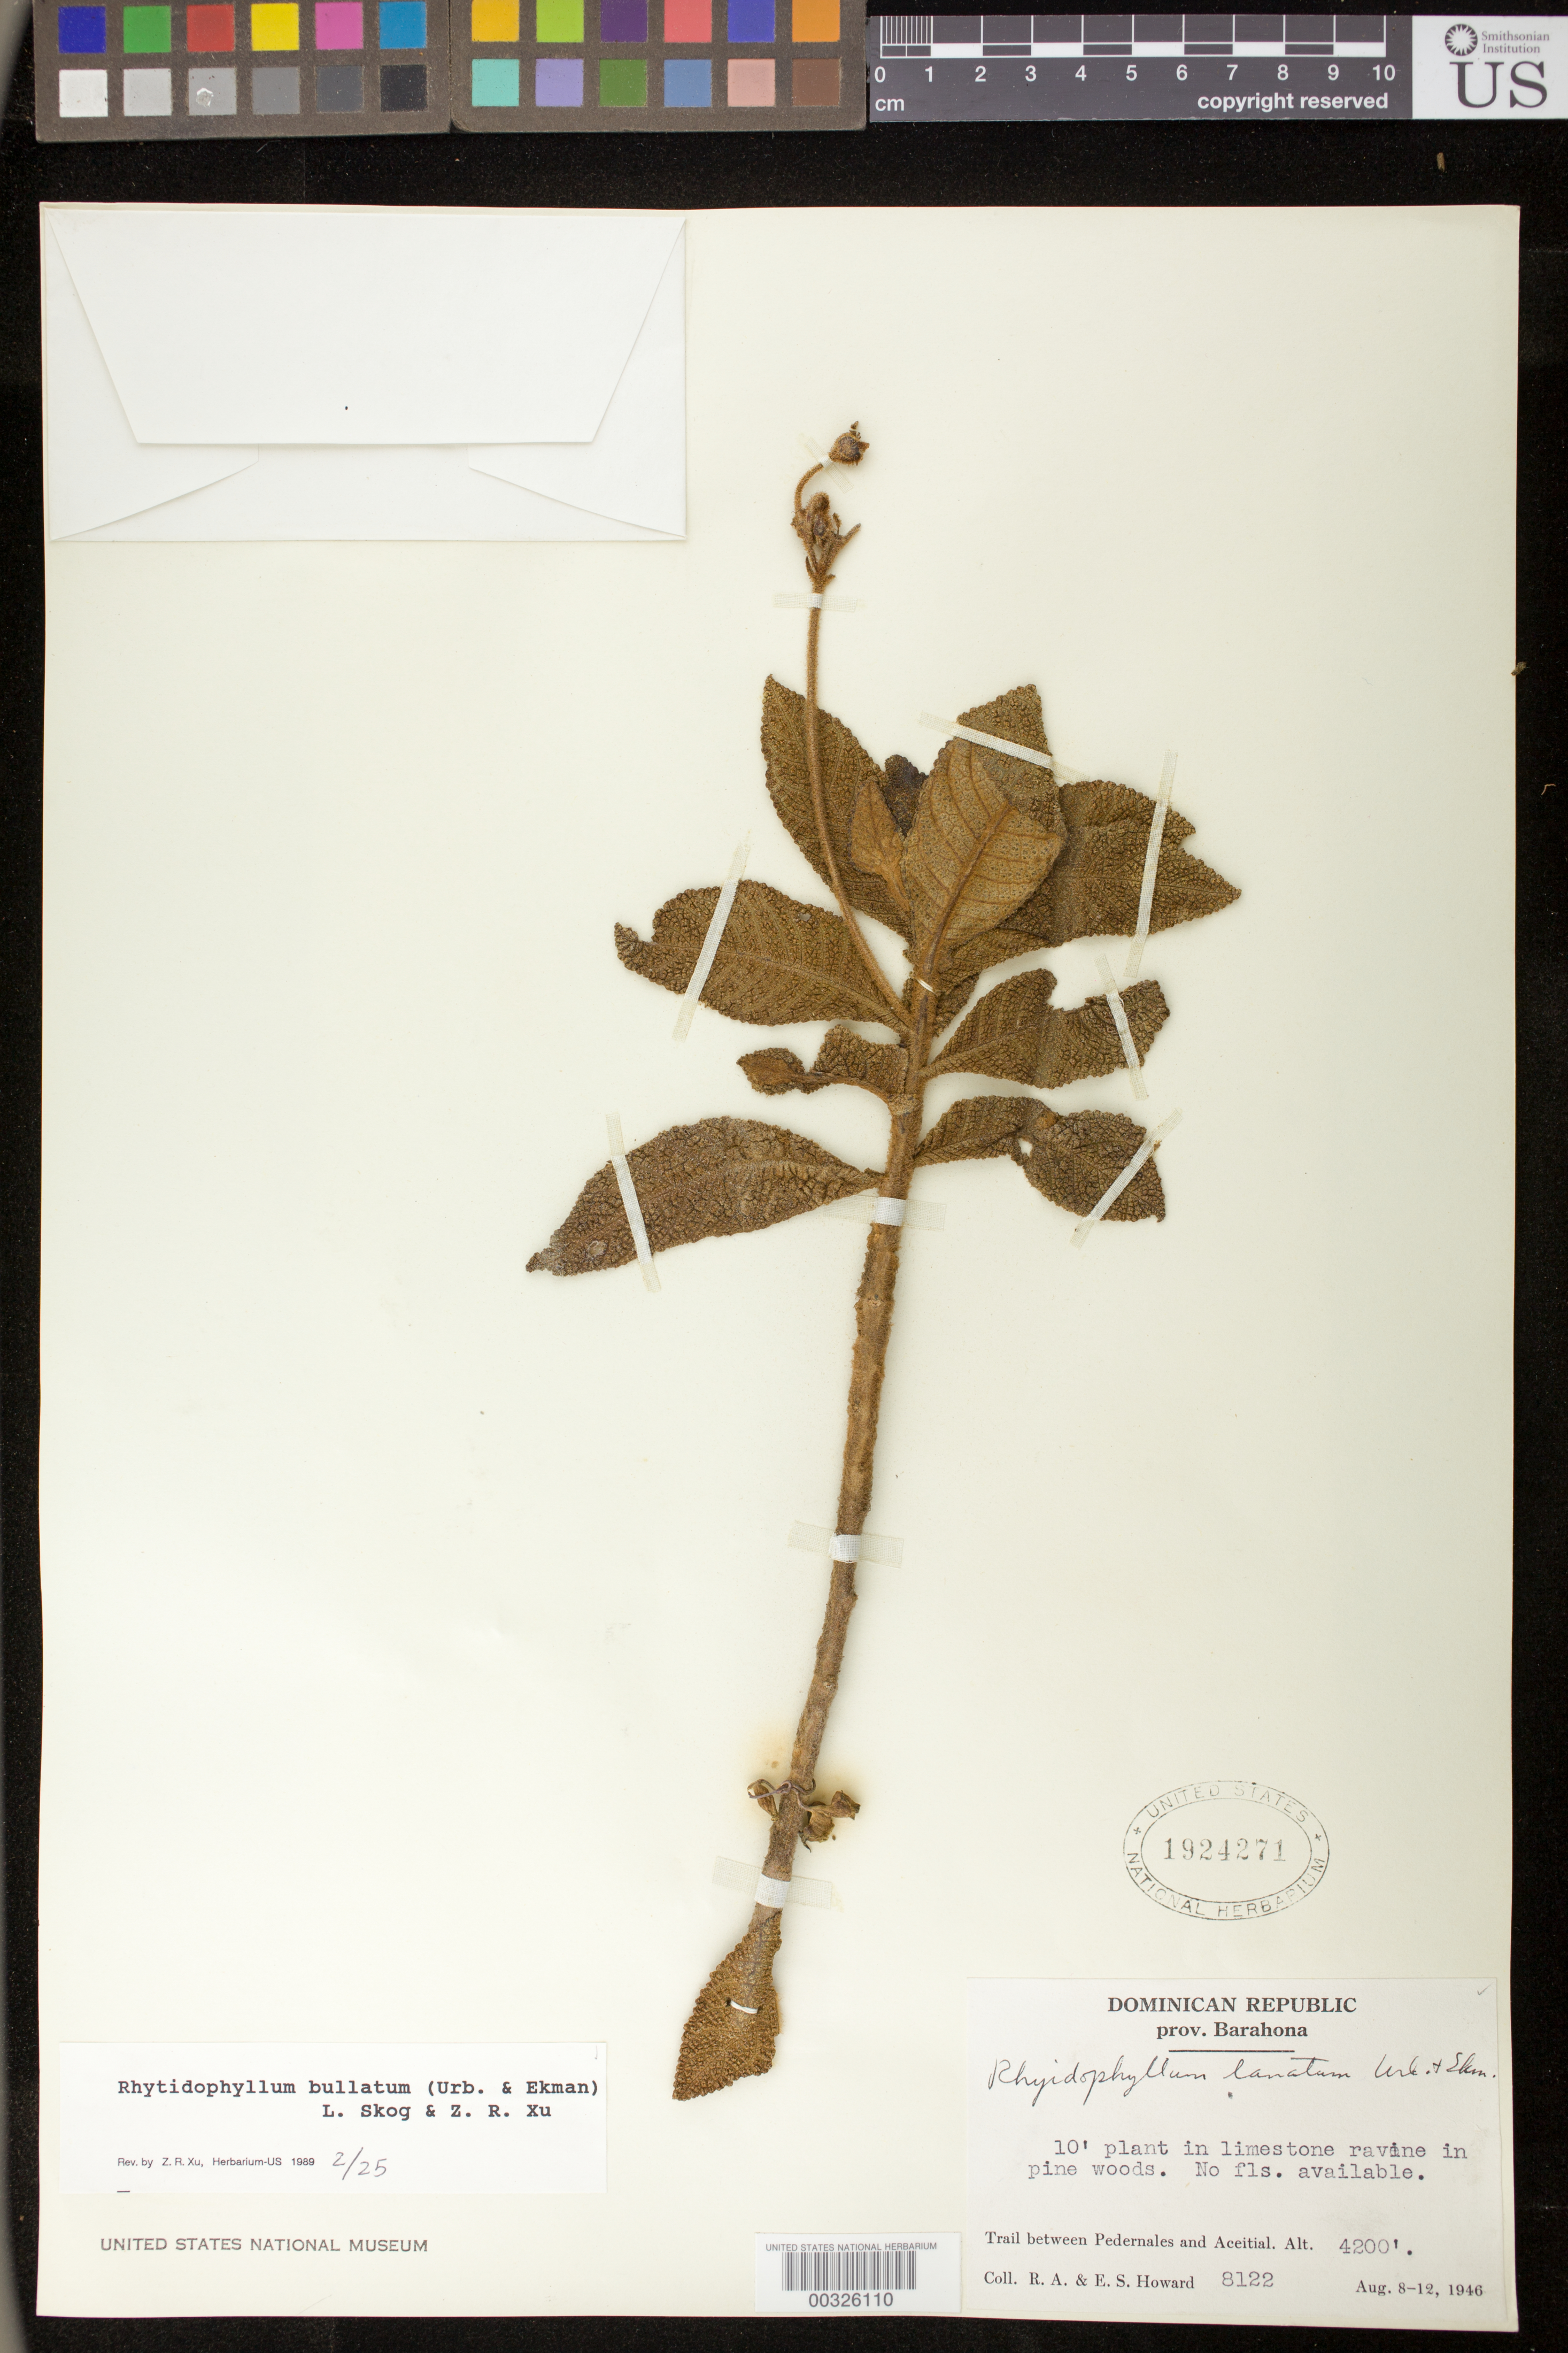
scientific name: unpublished name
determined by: Skog, Laurence E.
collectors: R. A. Howard & E. S. Howard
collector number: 8122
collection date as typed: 8-12 Aug 1946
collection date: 1946-08-08/1946-08-12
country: Dominican Republic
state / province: Barahona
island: Hispaniola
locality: Trail between Pedernales and Aceitial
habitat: In limestone ravine in pine woods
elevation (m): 1280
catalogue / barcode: US 1924271